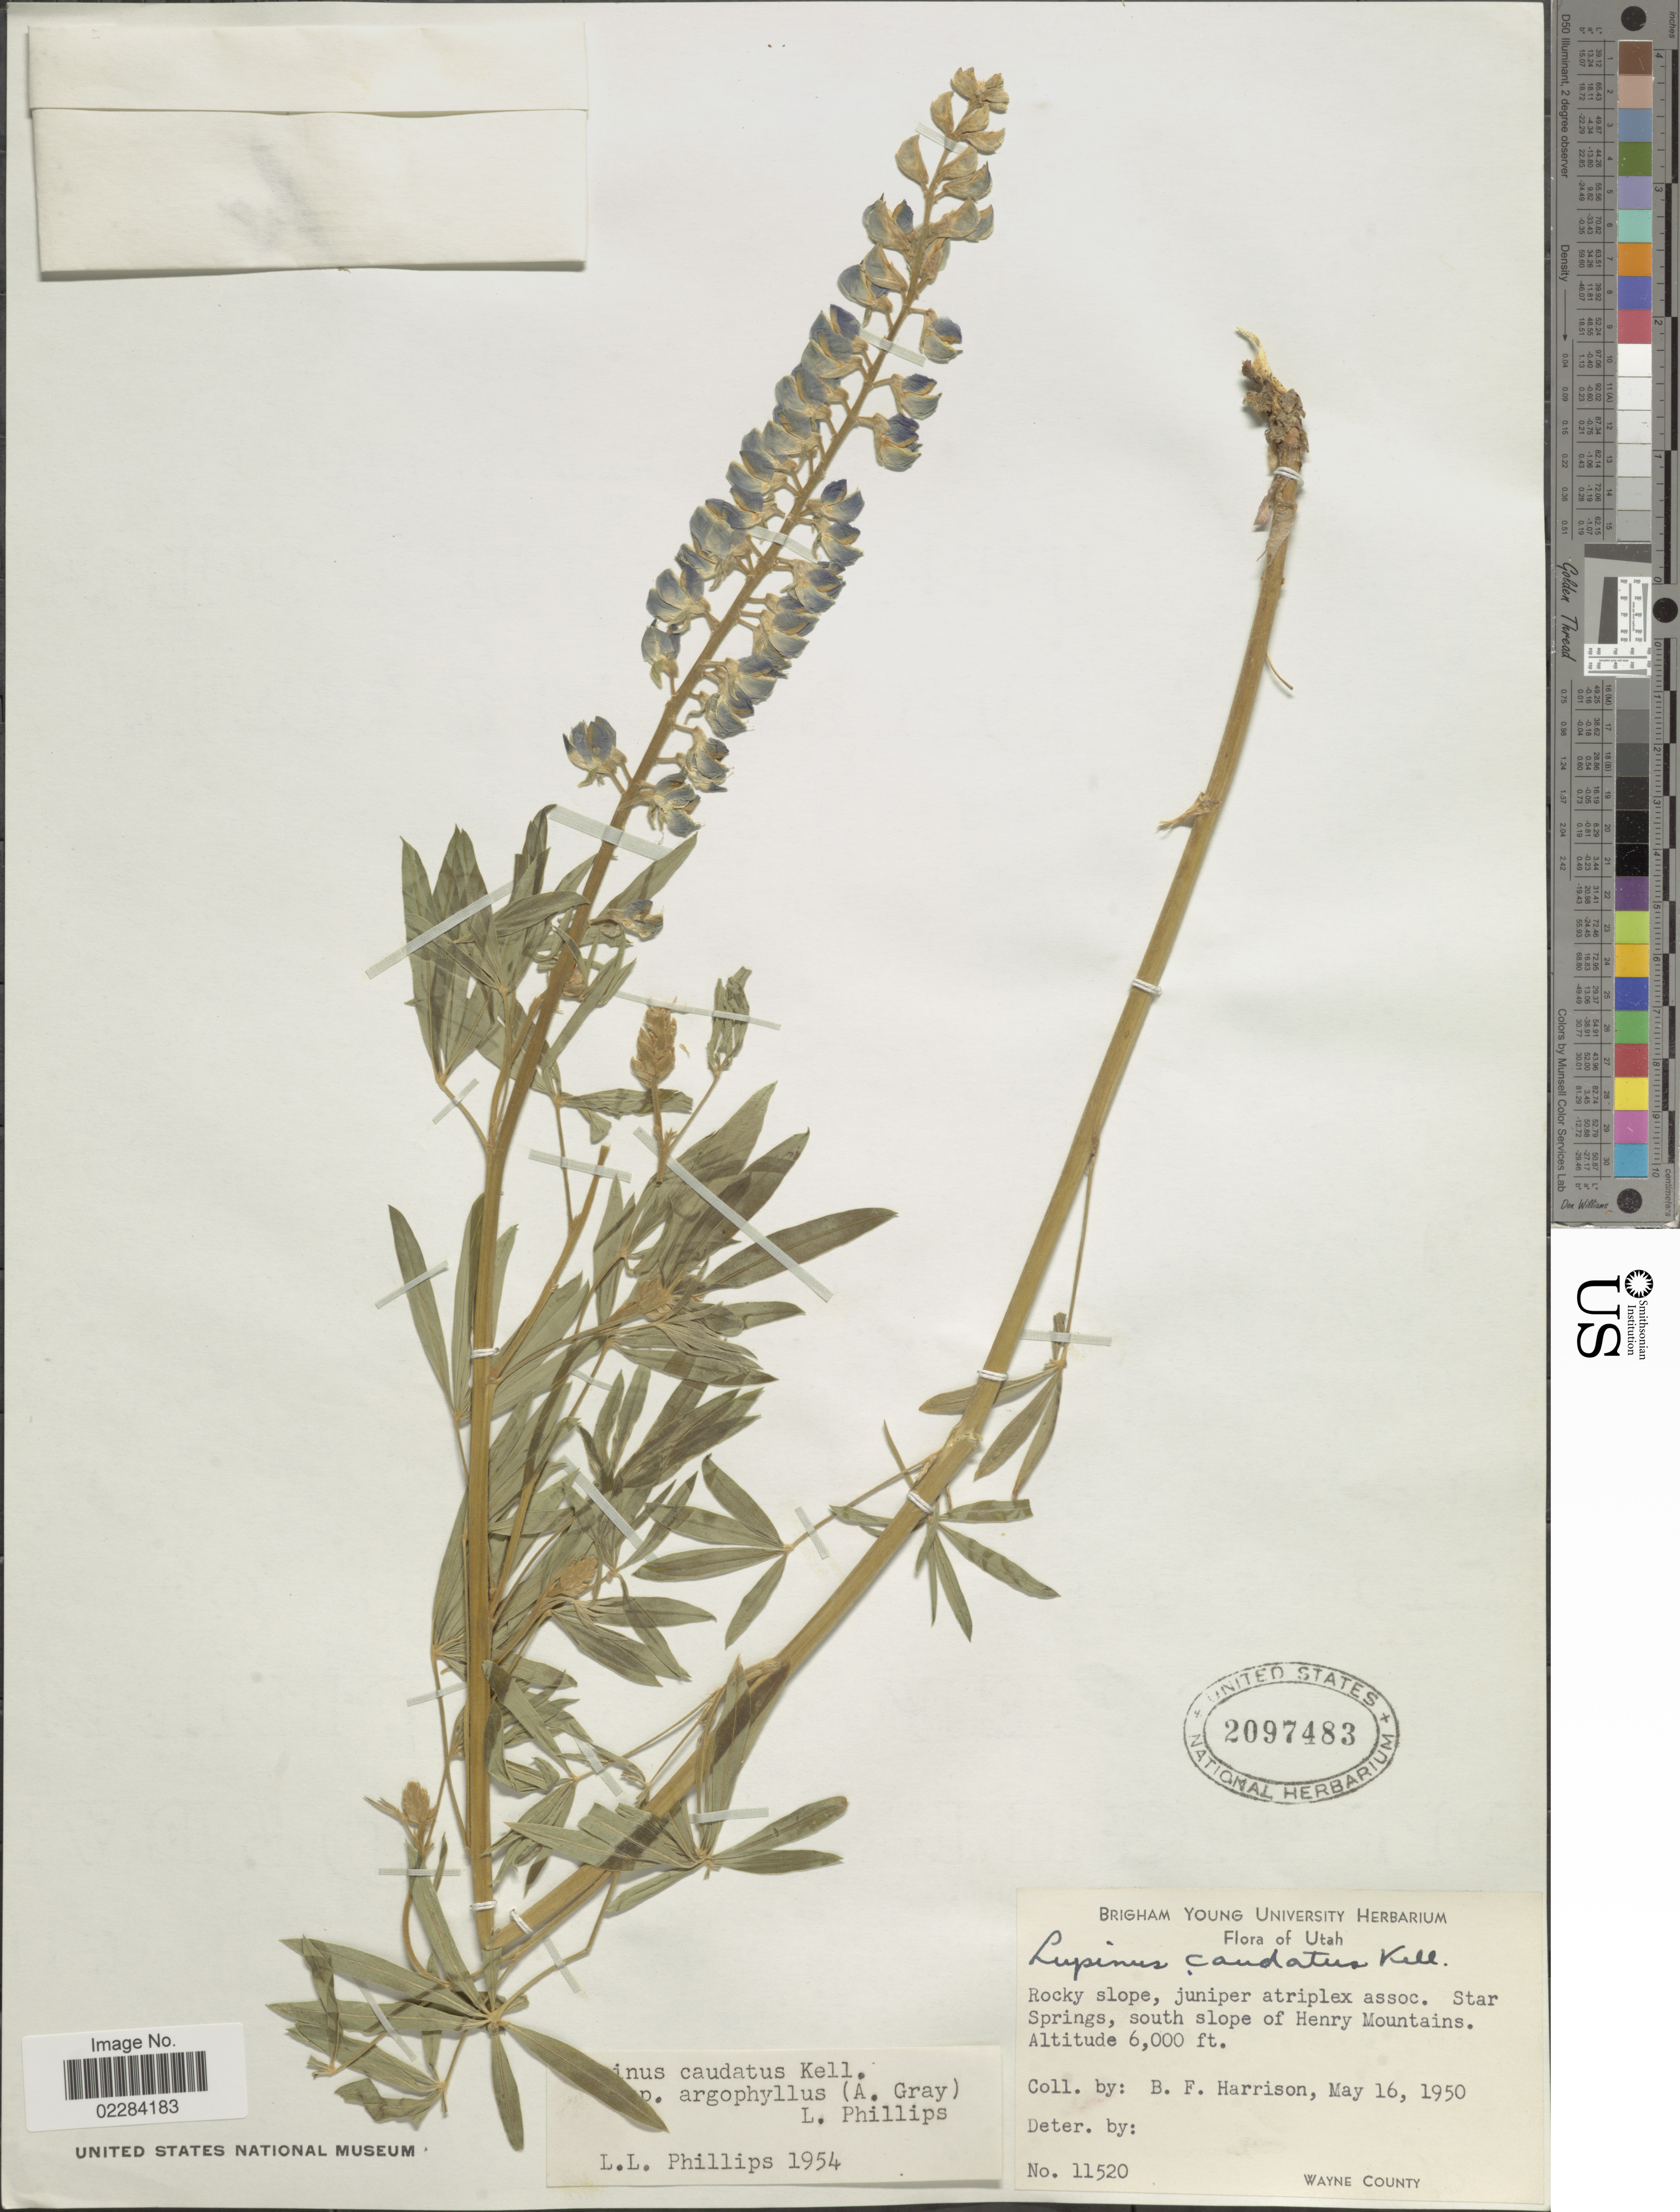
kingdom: Plantae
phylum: Tracheophyta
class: Magnoliopsida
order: Fabales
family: Fabaceae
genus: Lupinus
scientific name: Lupinus caudatus var. argophyllus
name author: (A. Gray) S.L. Welsh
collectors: B. F. Harrison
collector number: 11520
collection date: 1950-05-16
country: United States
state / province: Utah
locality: Rocky slope, juniper atriplex assoc. Star Springs, south of Henry Mountains. Wayne County.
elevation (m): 1829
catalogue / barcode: US 2097483